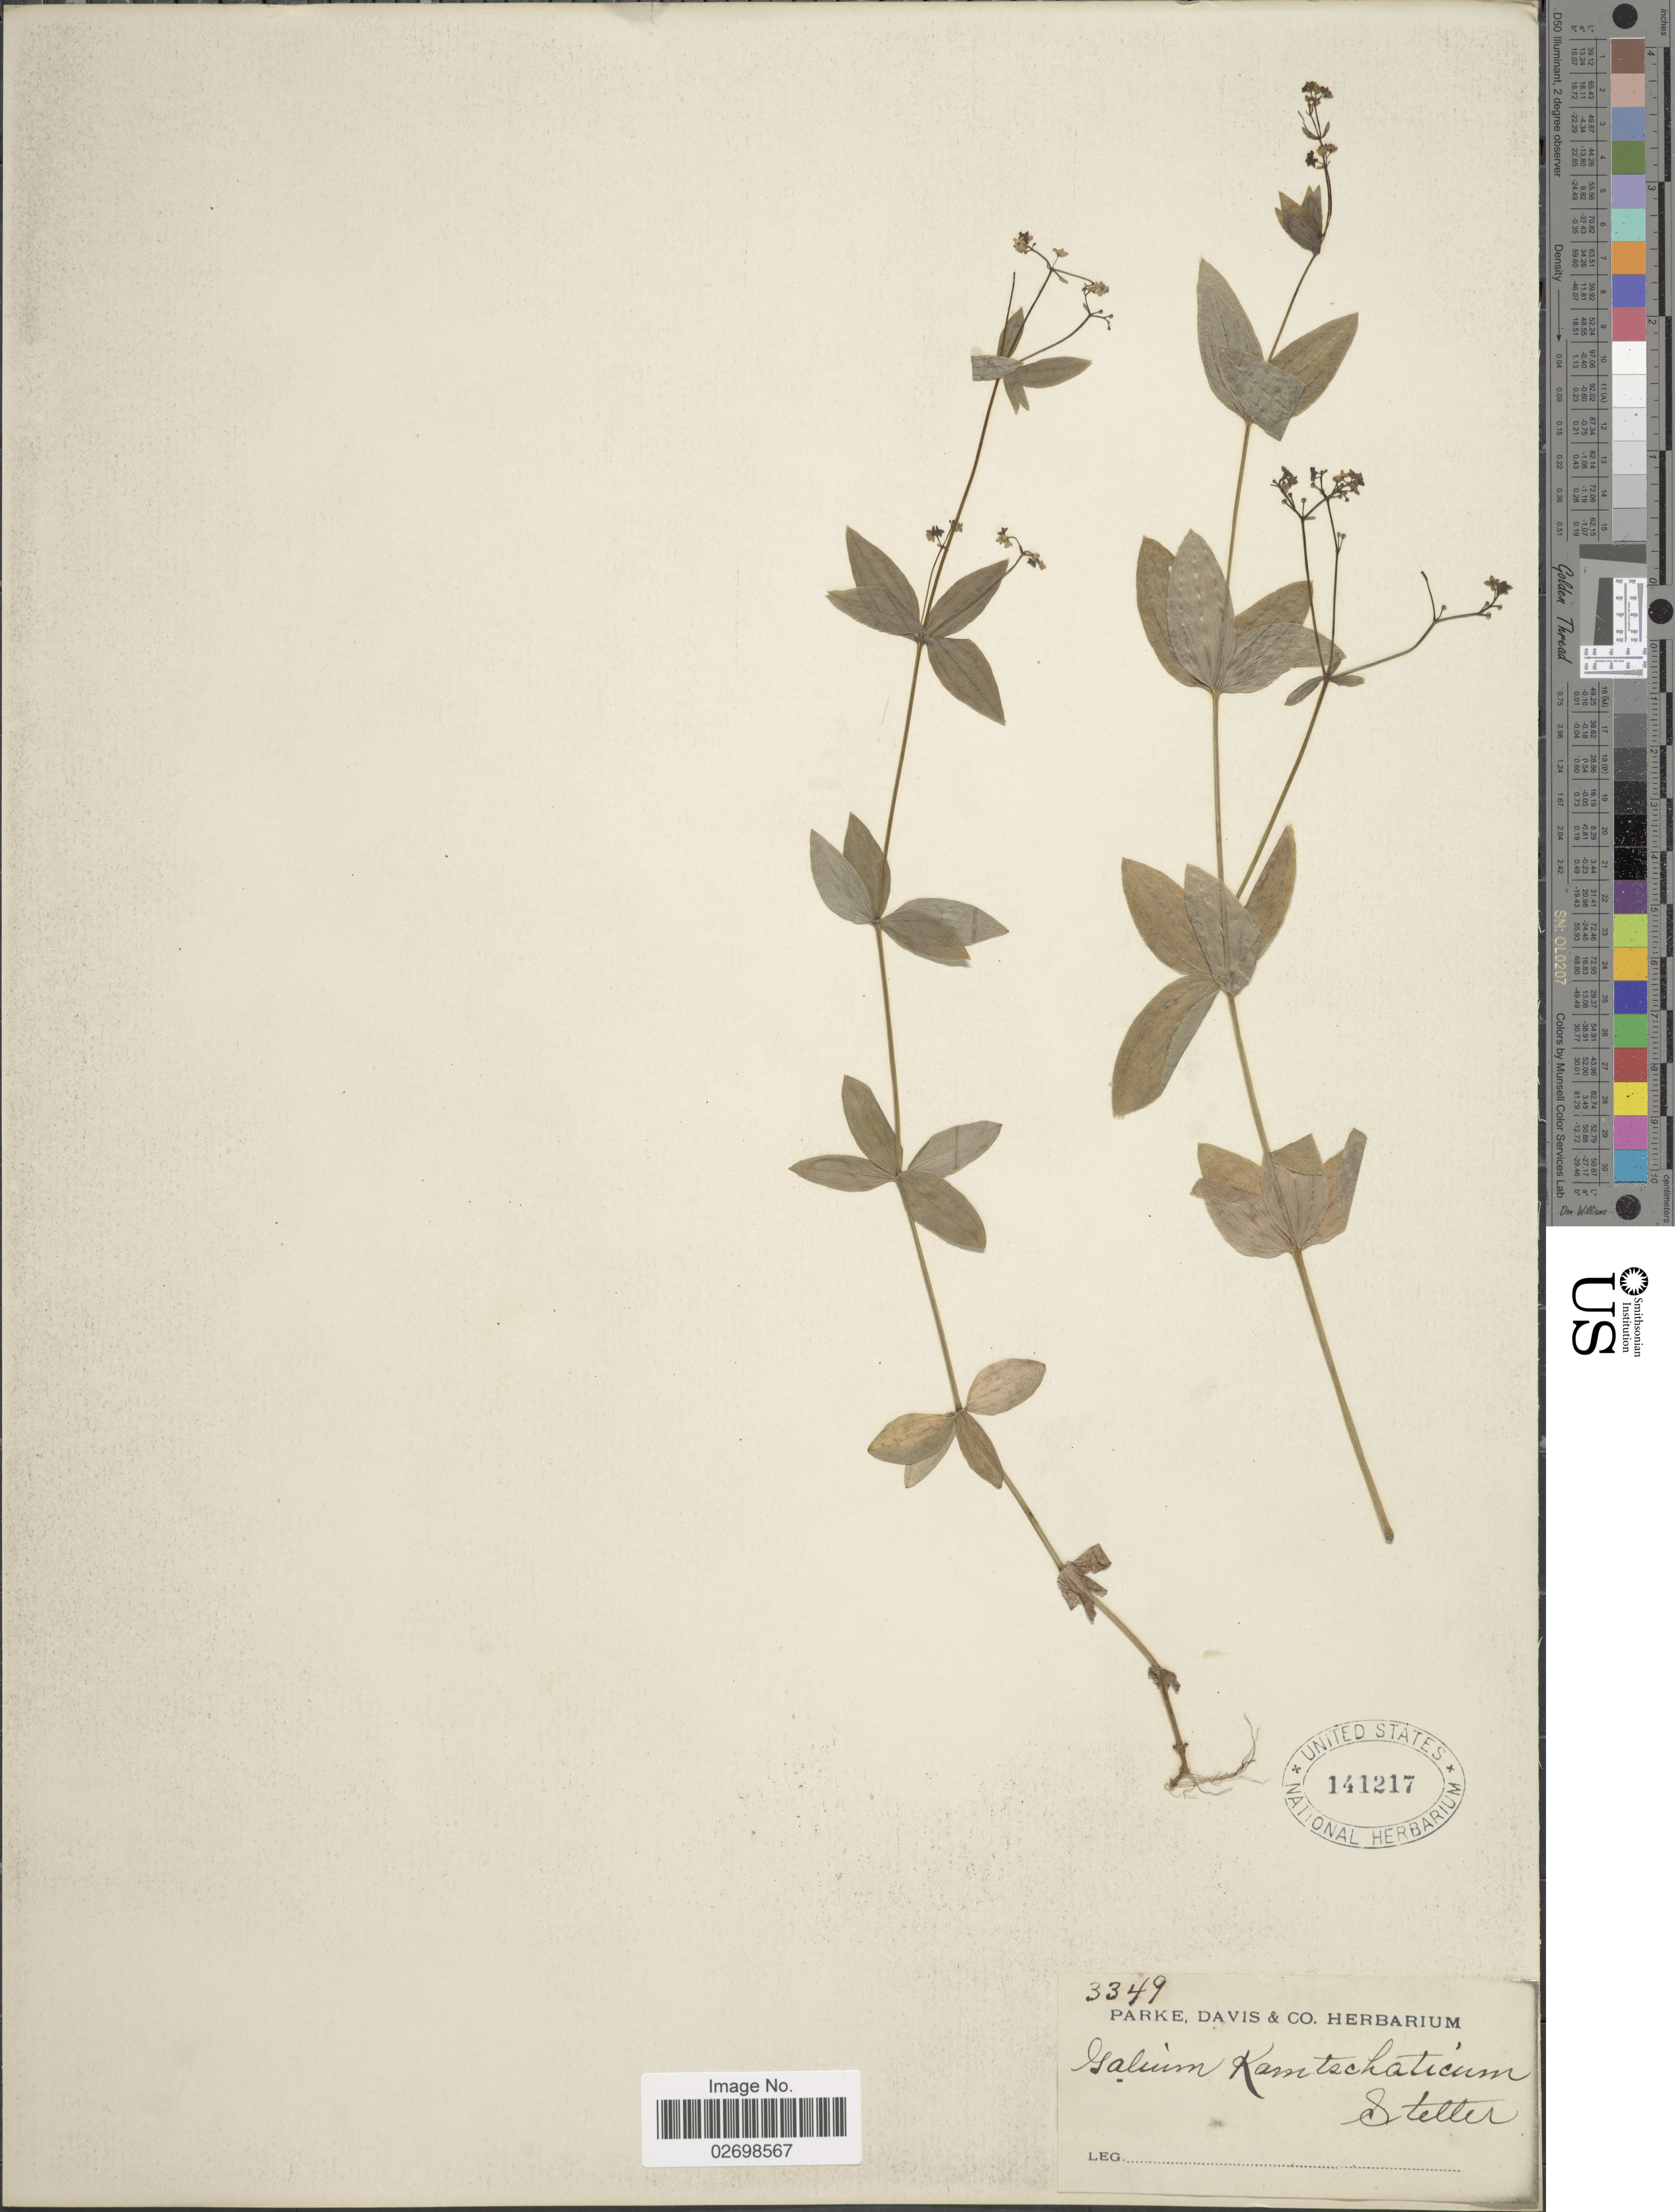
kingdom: Plantae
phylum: Tracheophyta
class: Magnoliopsida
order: Gentianales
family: Rubiaceae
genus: Galium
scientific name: Galium kamtschaticum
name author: Steller ex Schult. & Schult. f.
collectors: Parke, Davis & Co. Herbarium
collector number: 3349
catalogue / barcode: US 141217